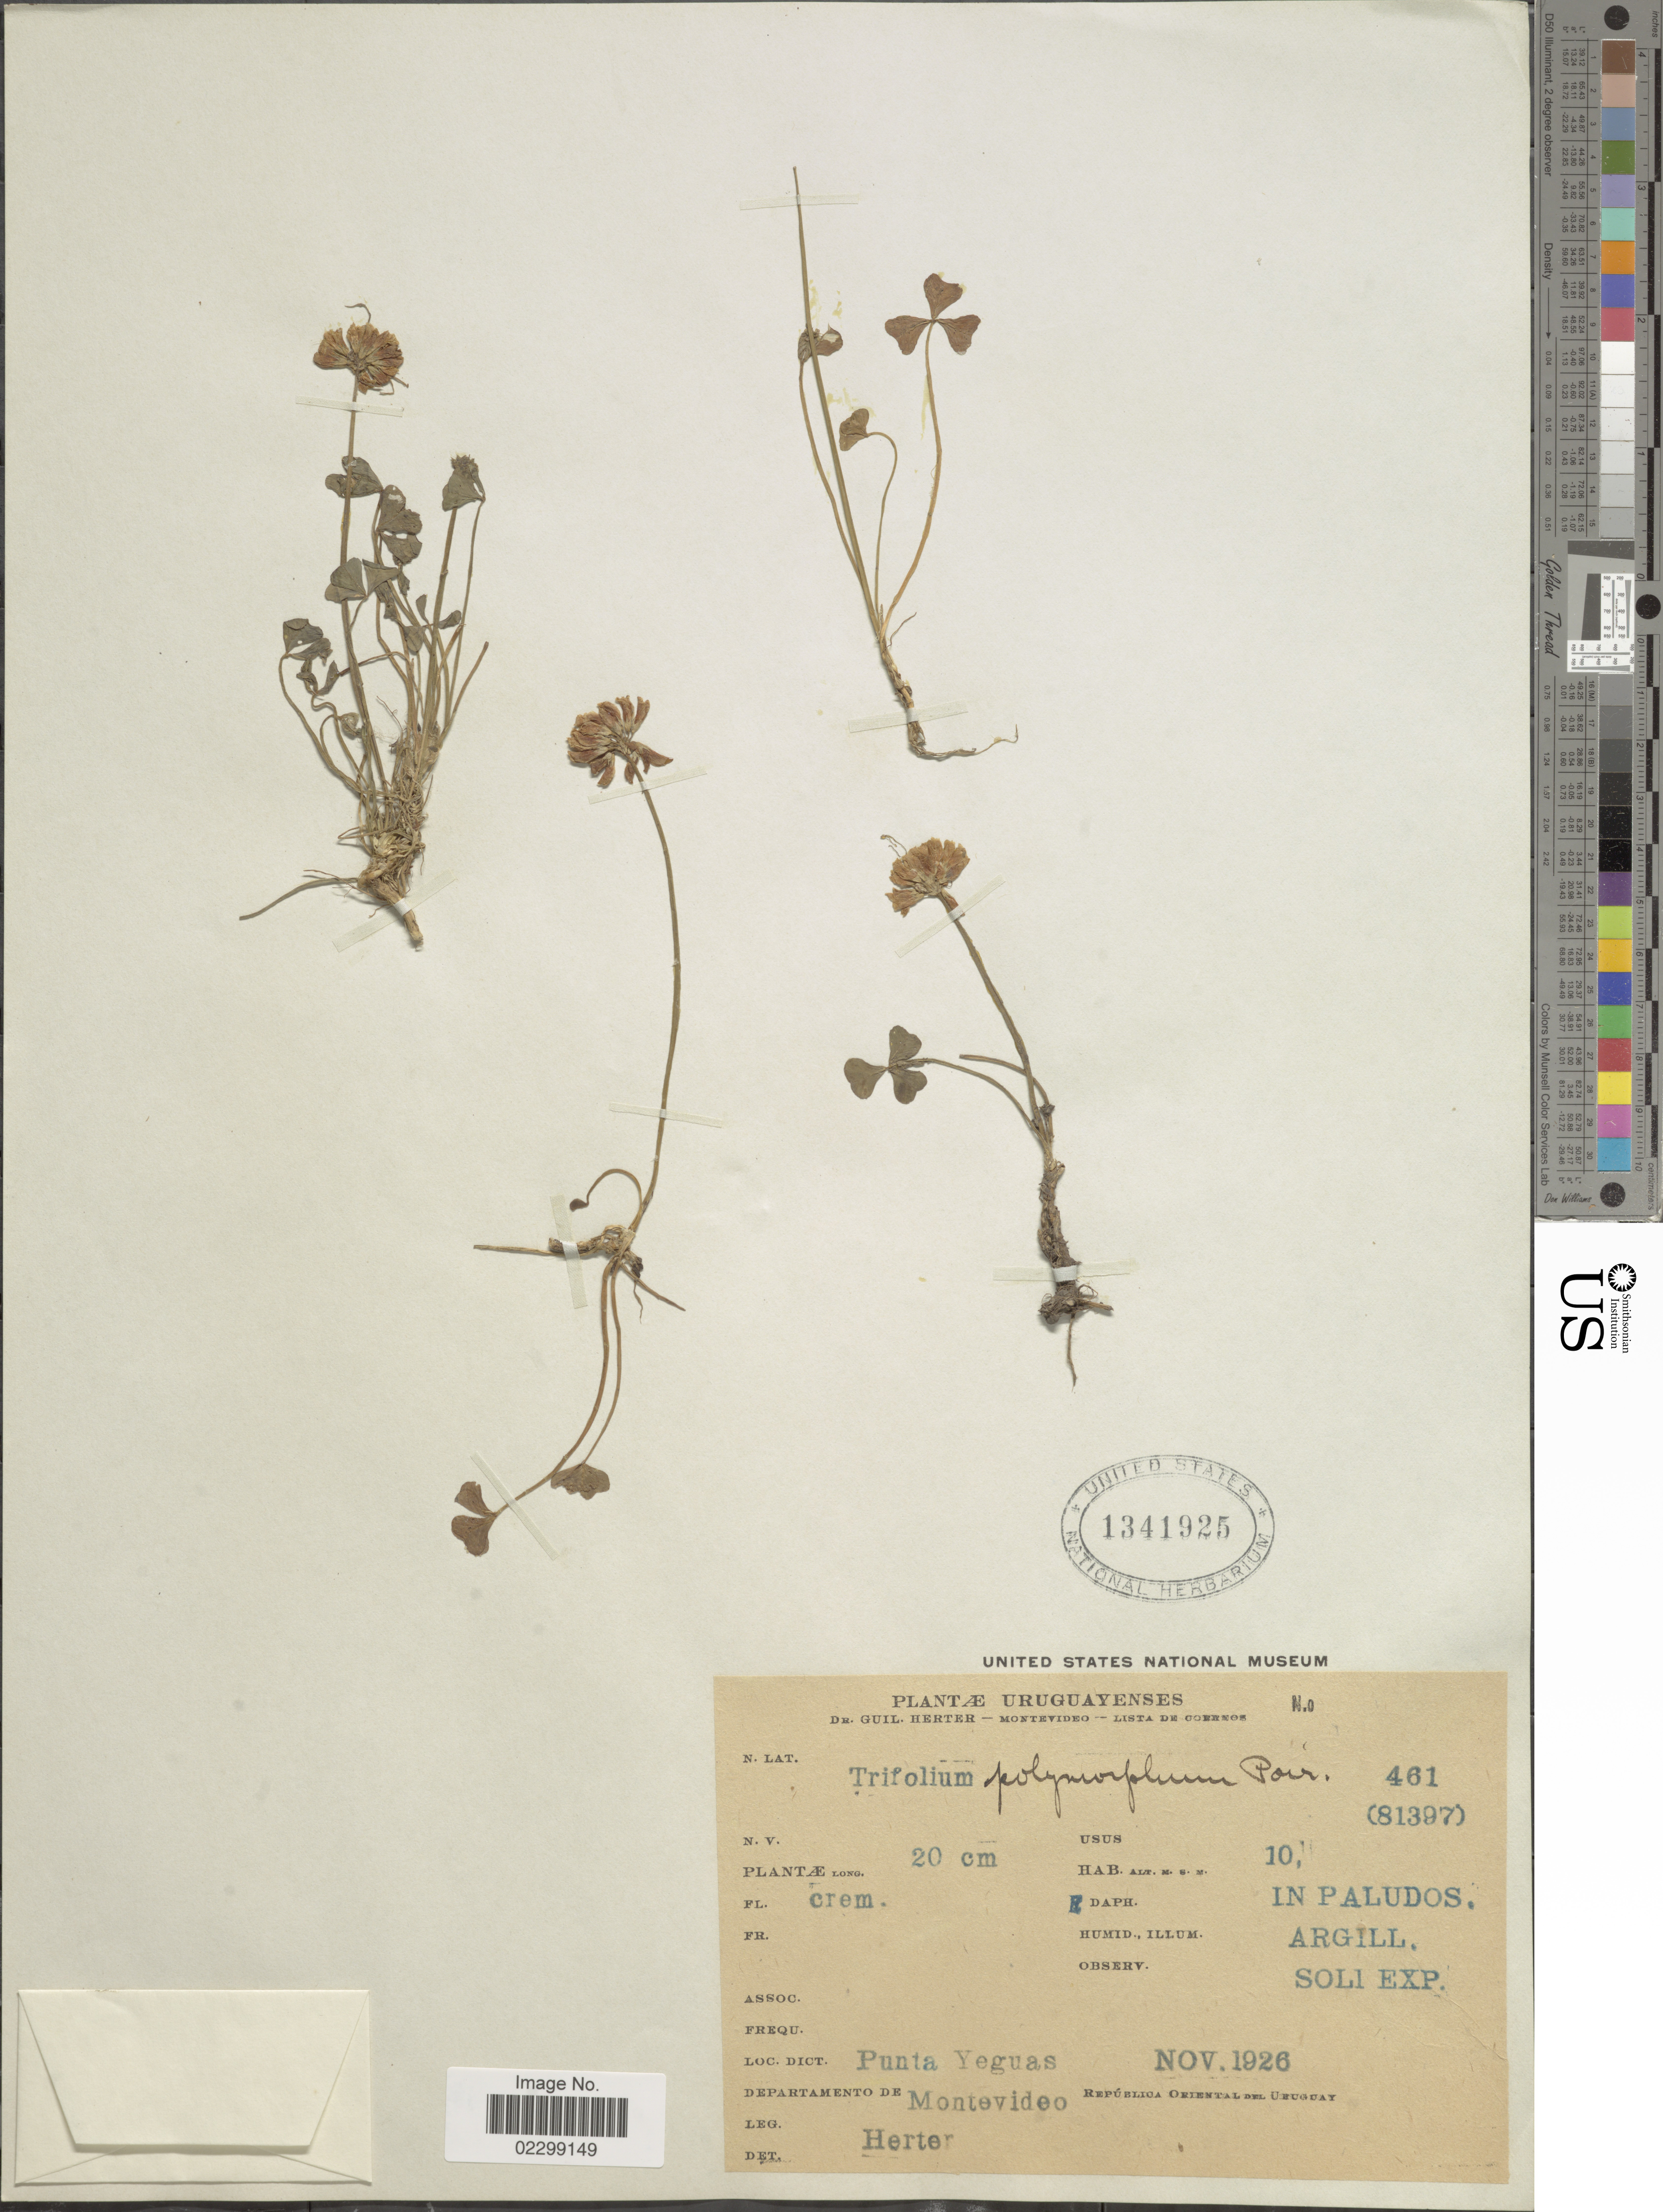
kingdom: Plantae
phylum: Tracheophyta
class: Magnoliopsida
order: Fabales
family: Fabaceae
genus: Trifolium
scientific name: Trifolium polymorphum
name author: Poir.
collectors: Herter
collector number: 461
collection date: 1926-11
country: Uruguay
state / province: Montevideo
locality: Punta Yeguas, in Paludos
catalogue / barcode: US 1341925